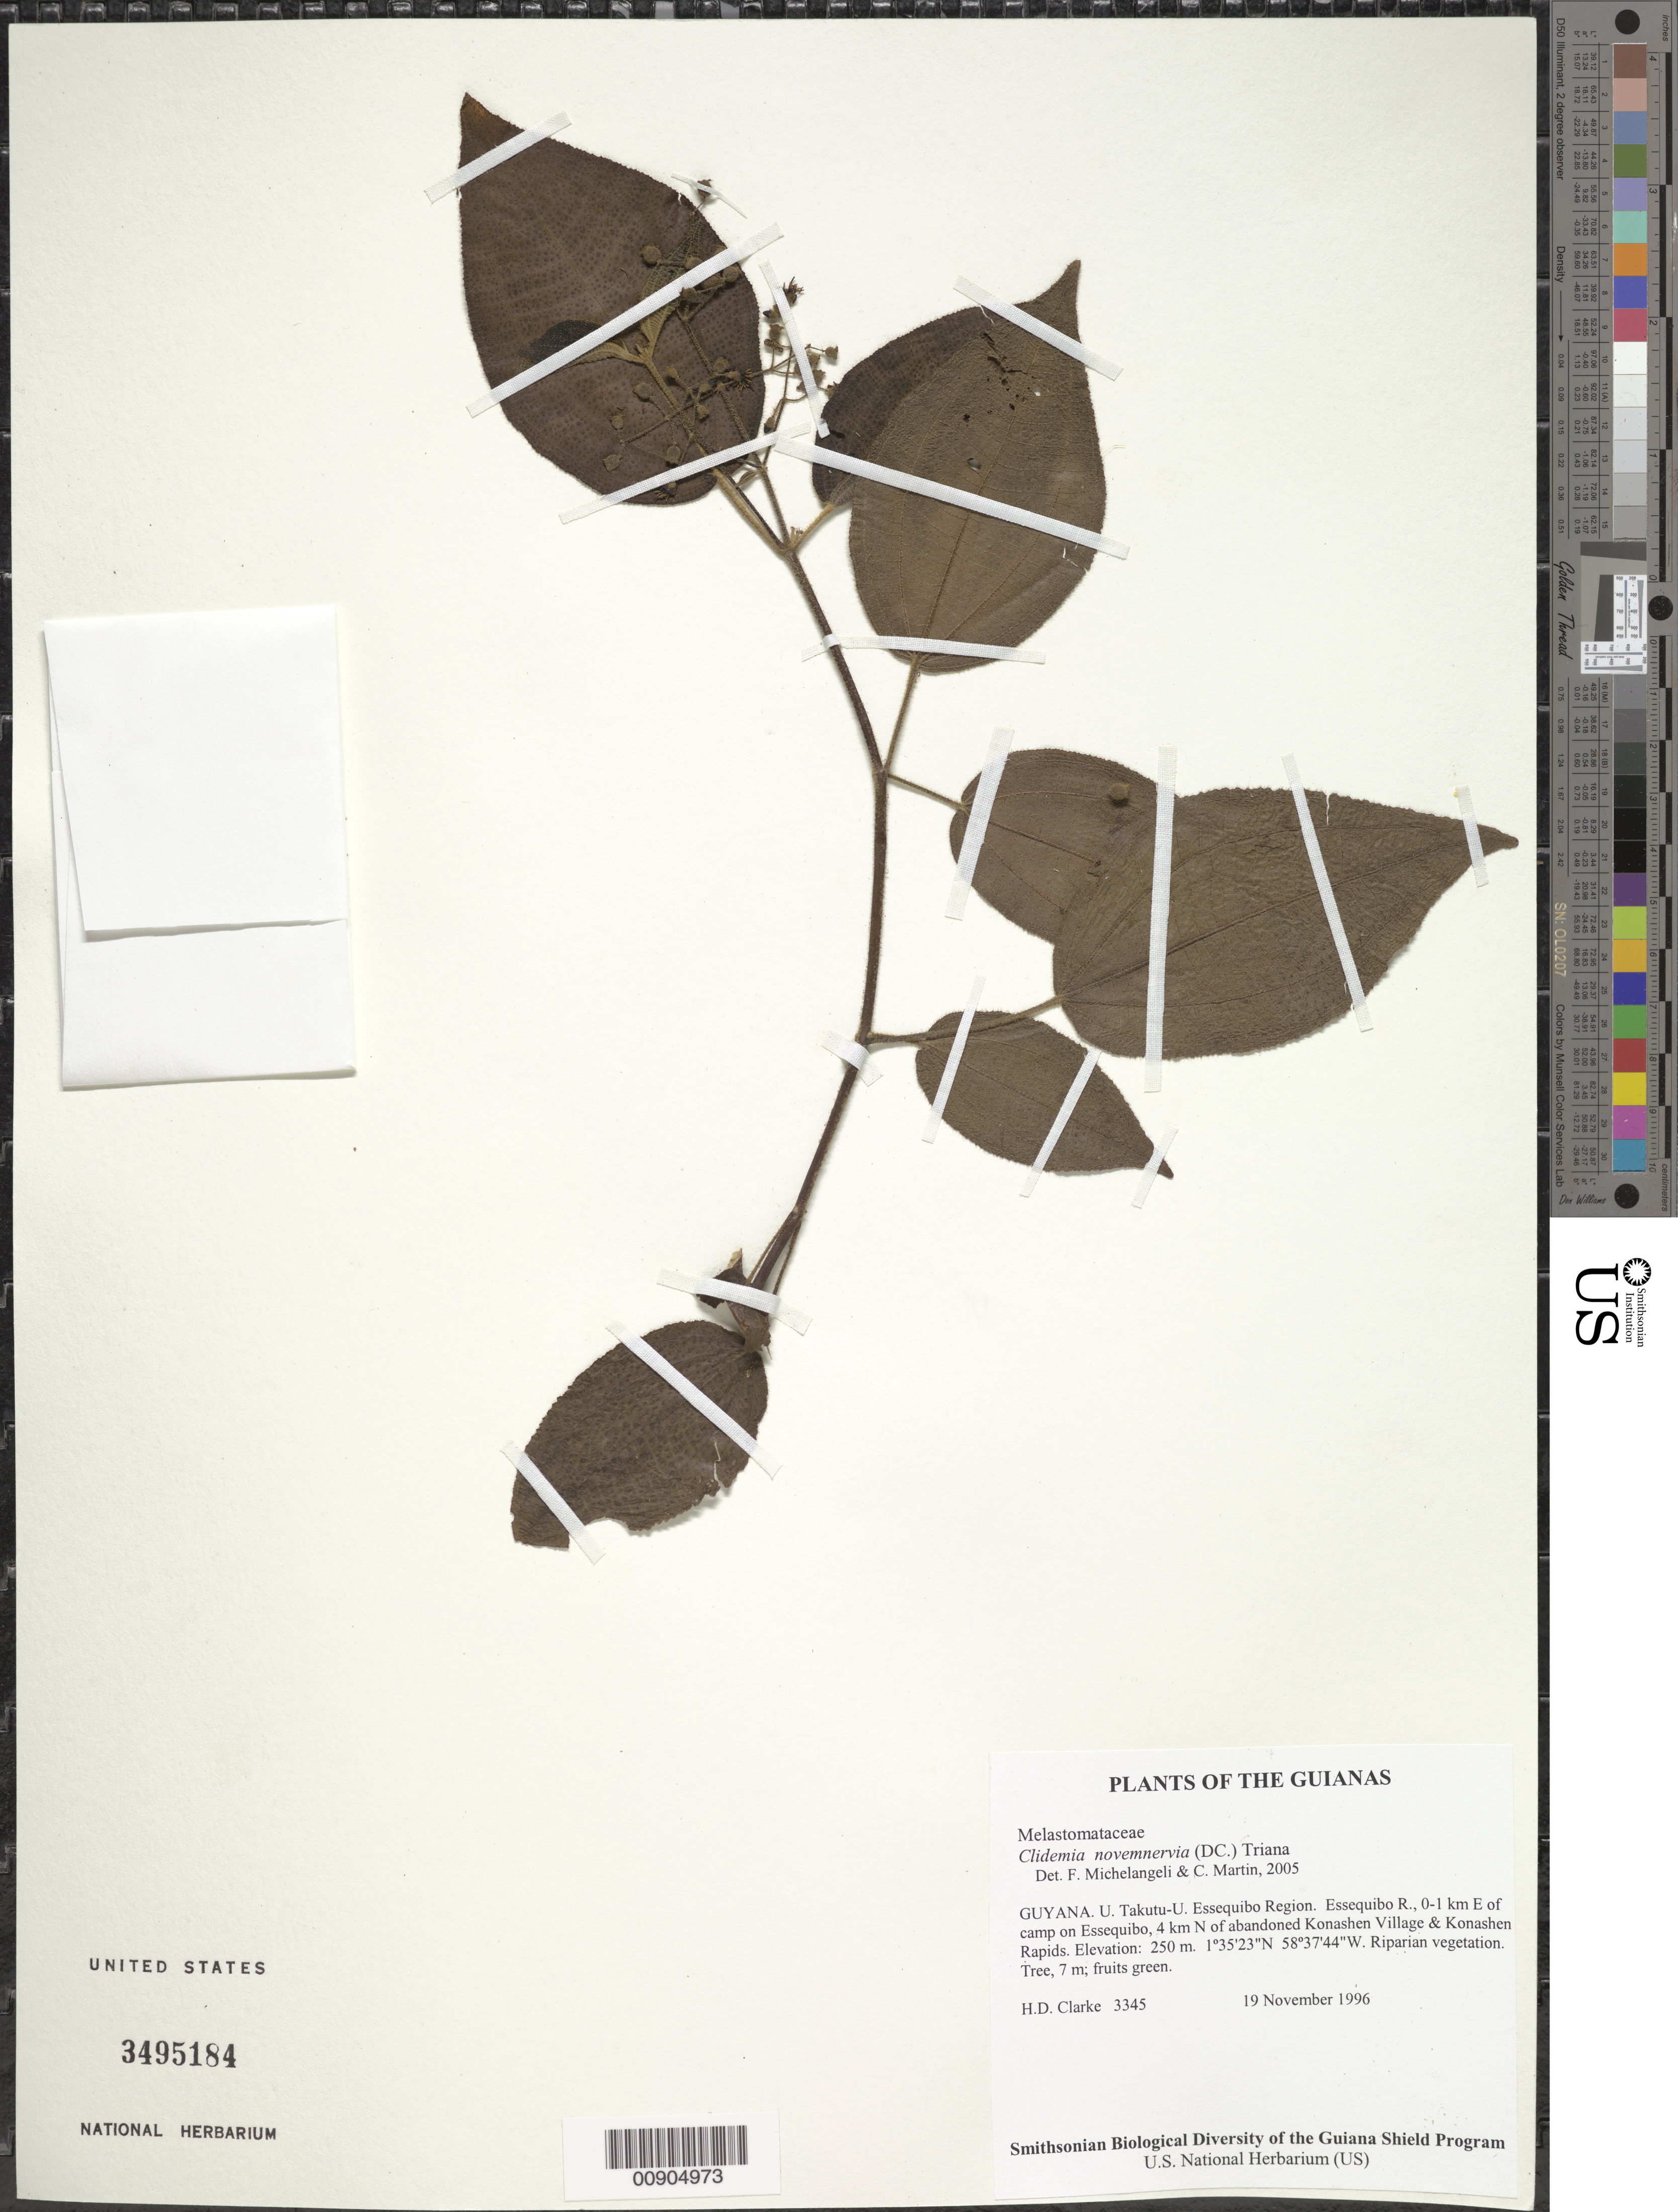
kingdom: Plantae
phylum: Tracheophyta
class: Magnoliopsida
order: Myrtales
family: Melastomataceae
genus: Clidemia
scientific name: Clidemia pustulata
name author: DC.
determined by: Michelangeli, F. A.; Martin, C.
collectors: H. D. Clarke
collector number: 3345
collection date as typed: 19 November 1996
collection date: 1996-11-19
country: Guyana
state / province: U. Takutu-U. Essequibo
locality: Essequibo R., 0-1 km E of camp on Essequibo, 4 km N of abandoned Konashen Village & Konashen Rapids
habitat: Riparian vegetation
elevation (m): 250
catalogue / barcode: US 3495184